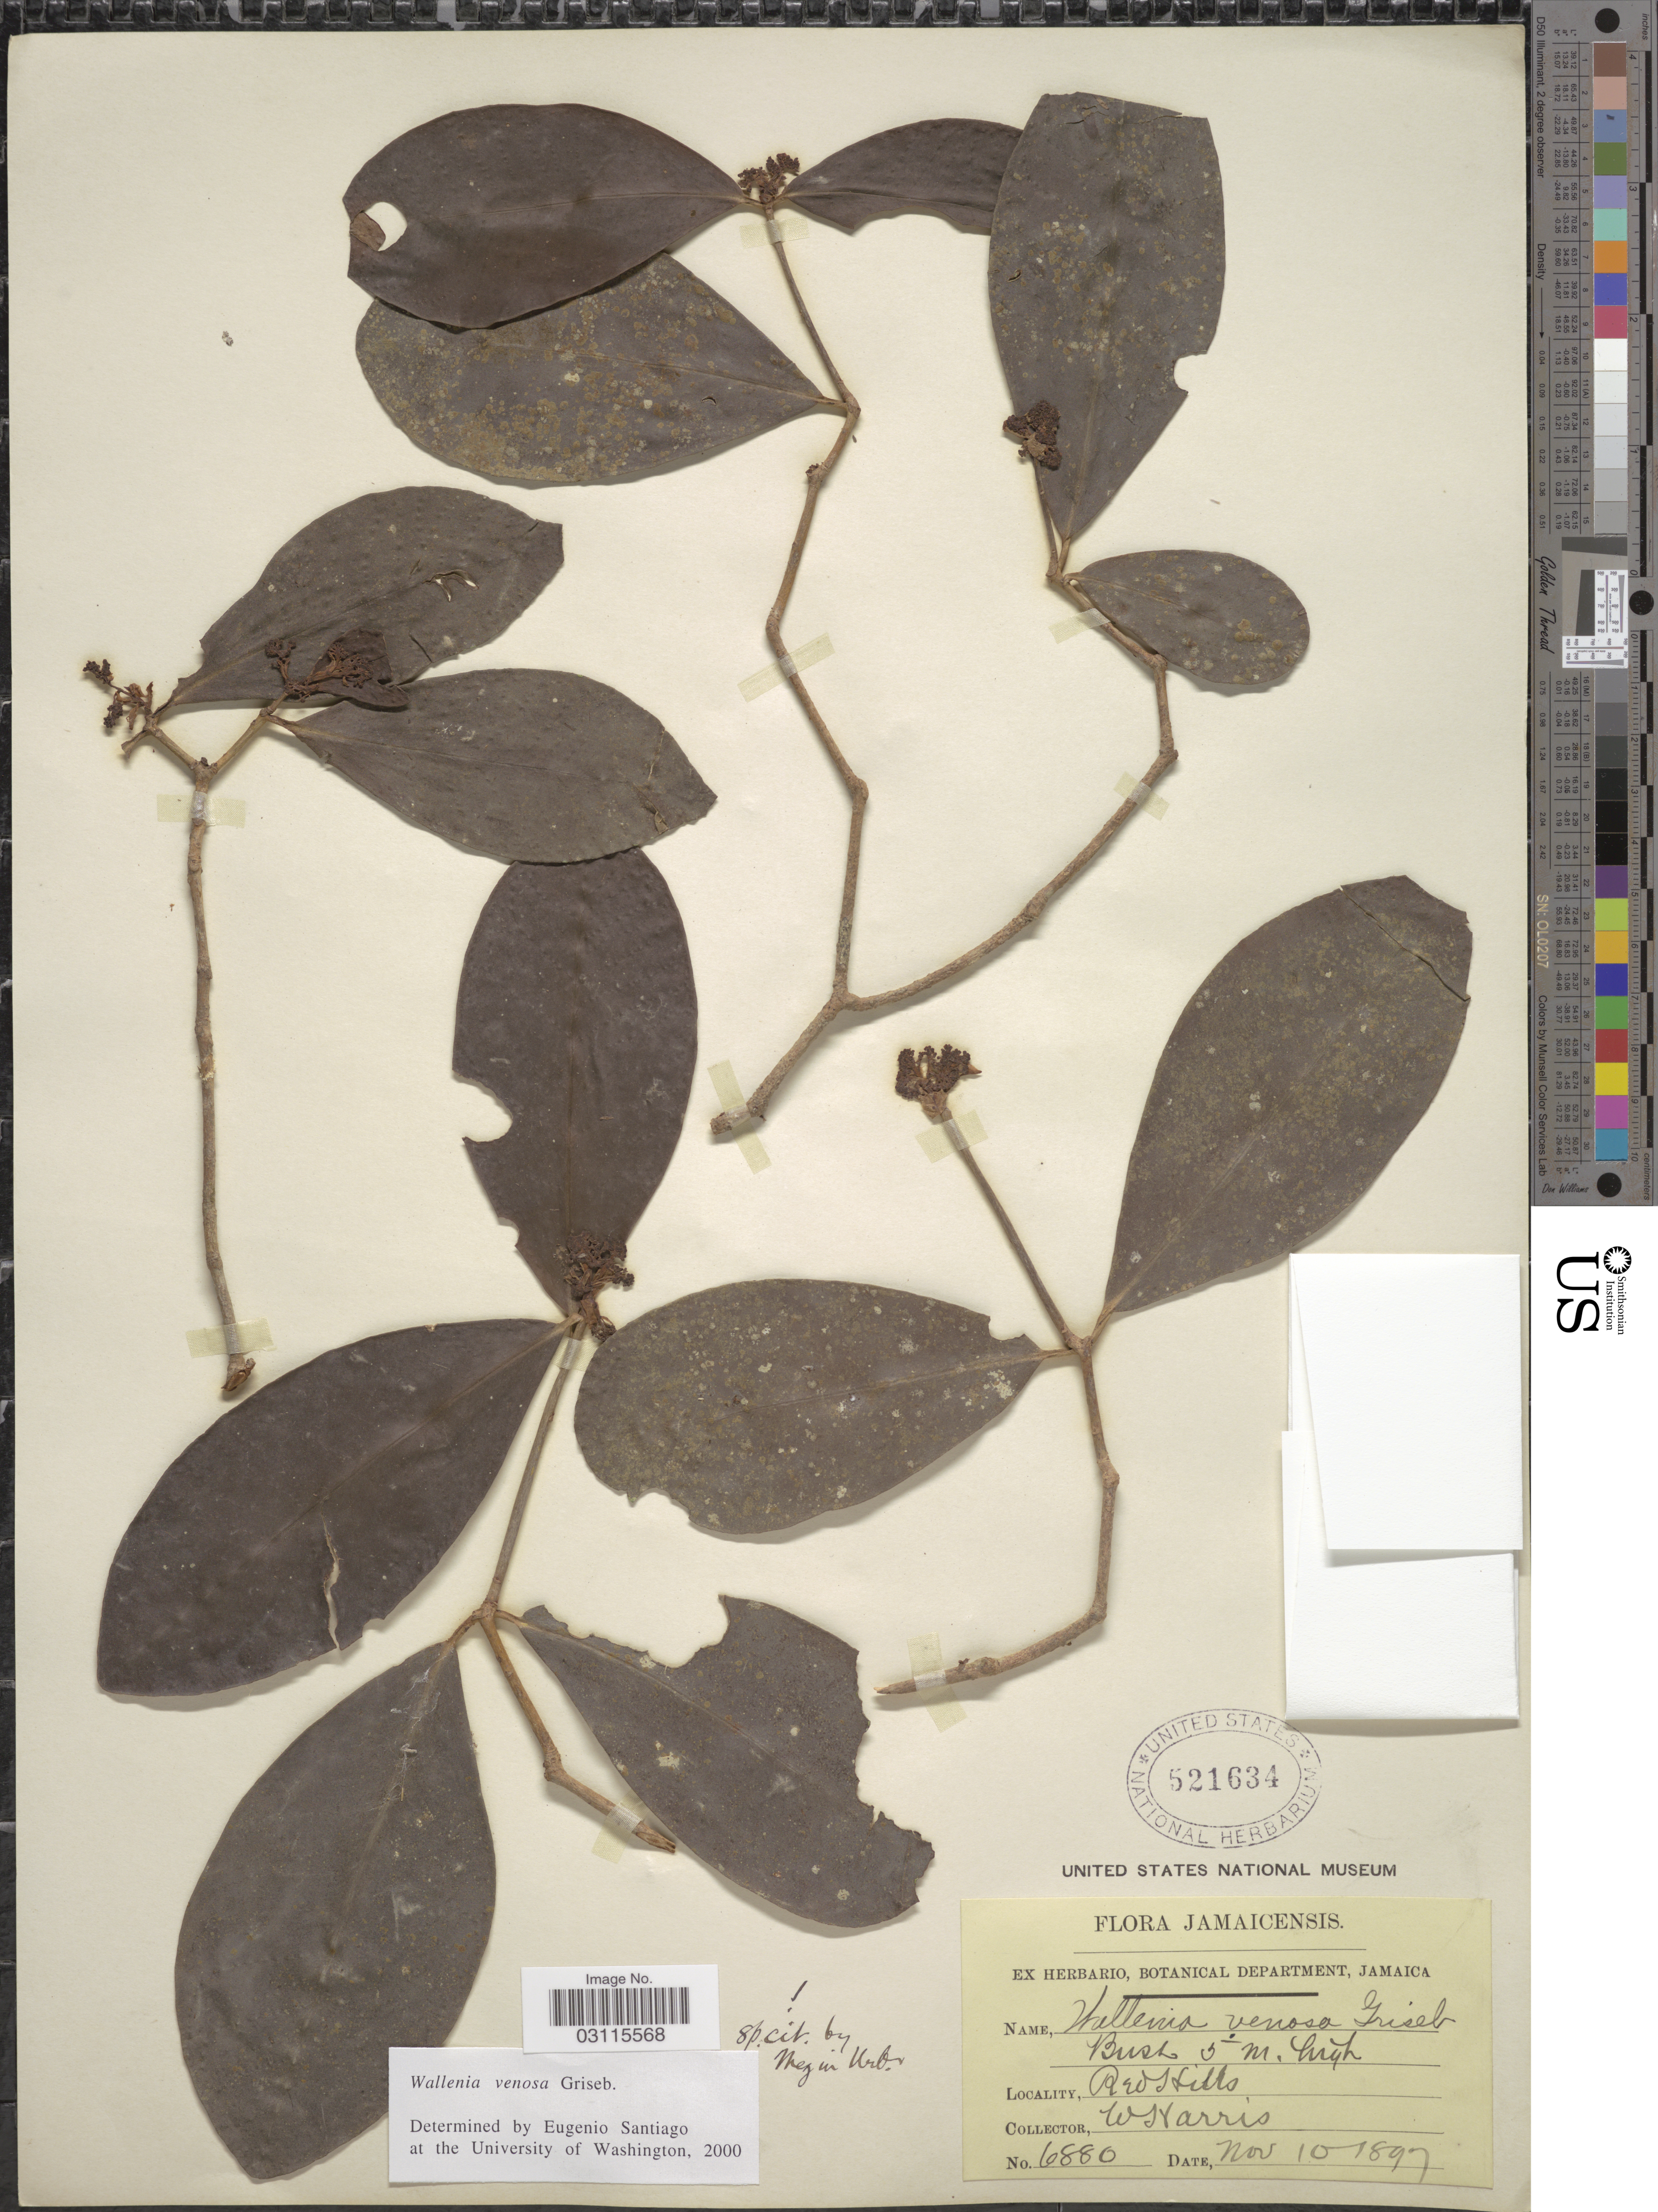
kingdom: Plantae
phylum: Tracheophyta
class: Magnoliopsida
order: Ericales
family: Primulaceae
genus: Wallenia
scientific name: Wallenia venosa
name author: Griseb.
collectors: W. Harris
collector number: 6880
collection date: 1899-11-10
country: Jamaica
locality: Red Hills.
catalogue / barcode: US 521634